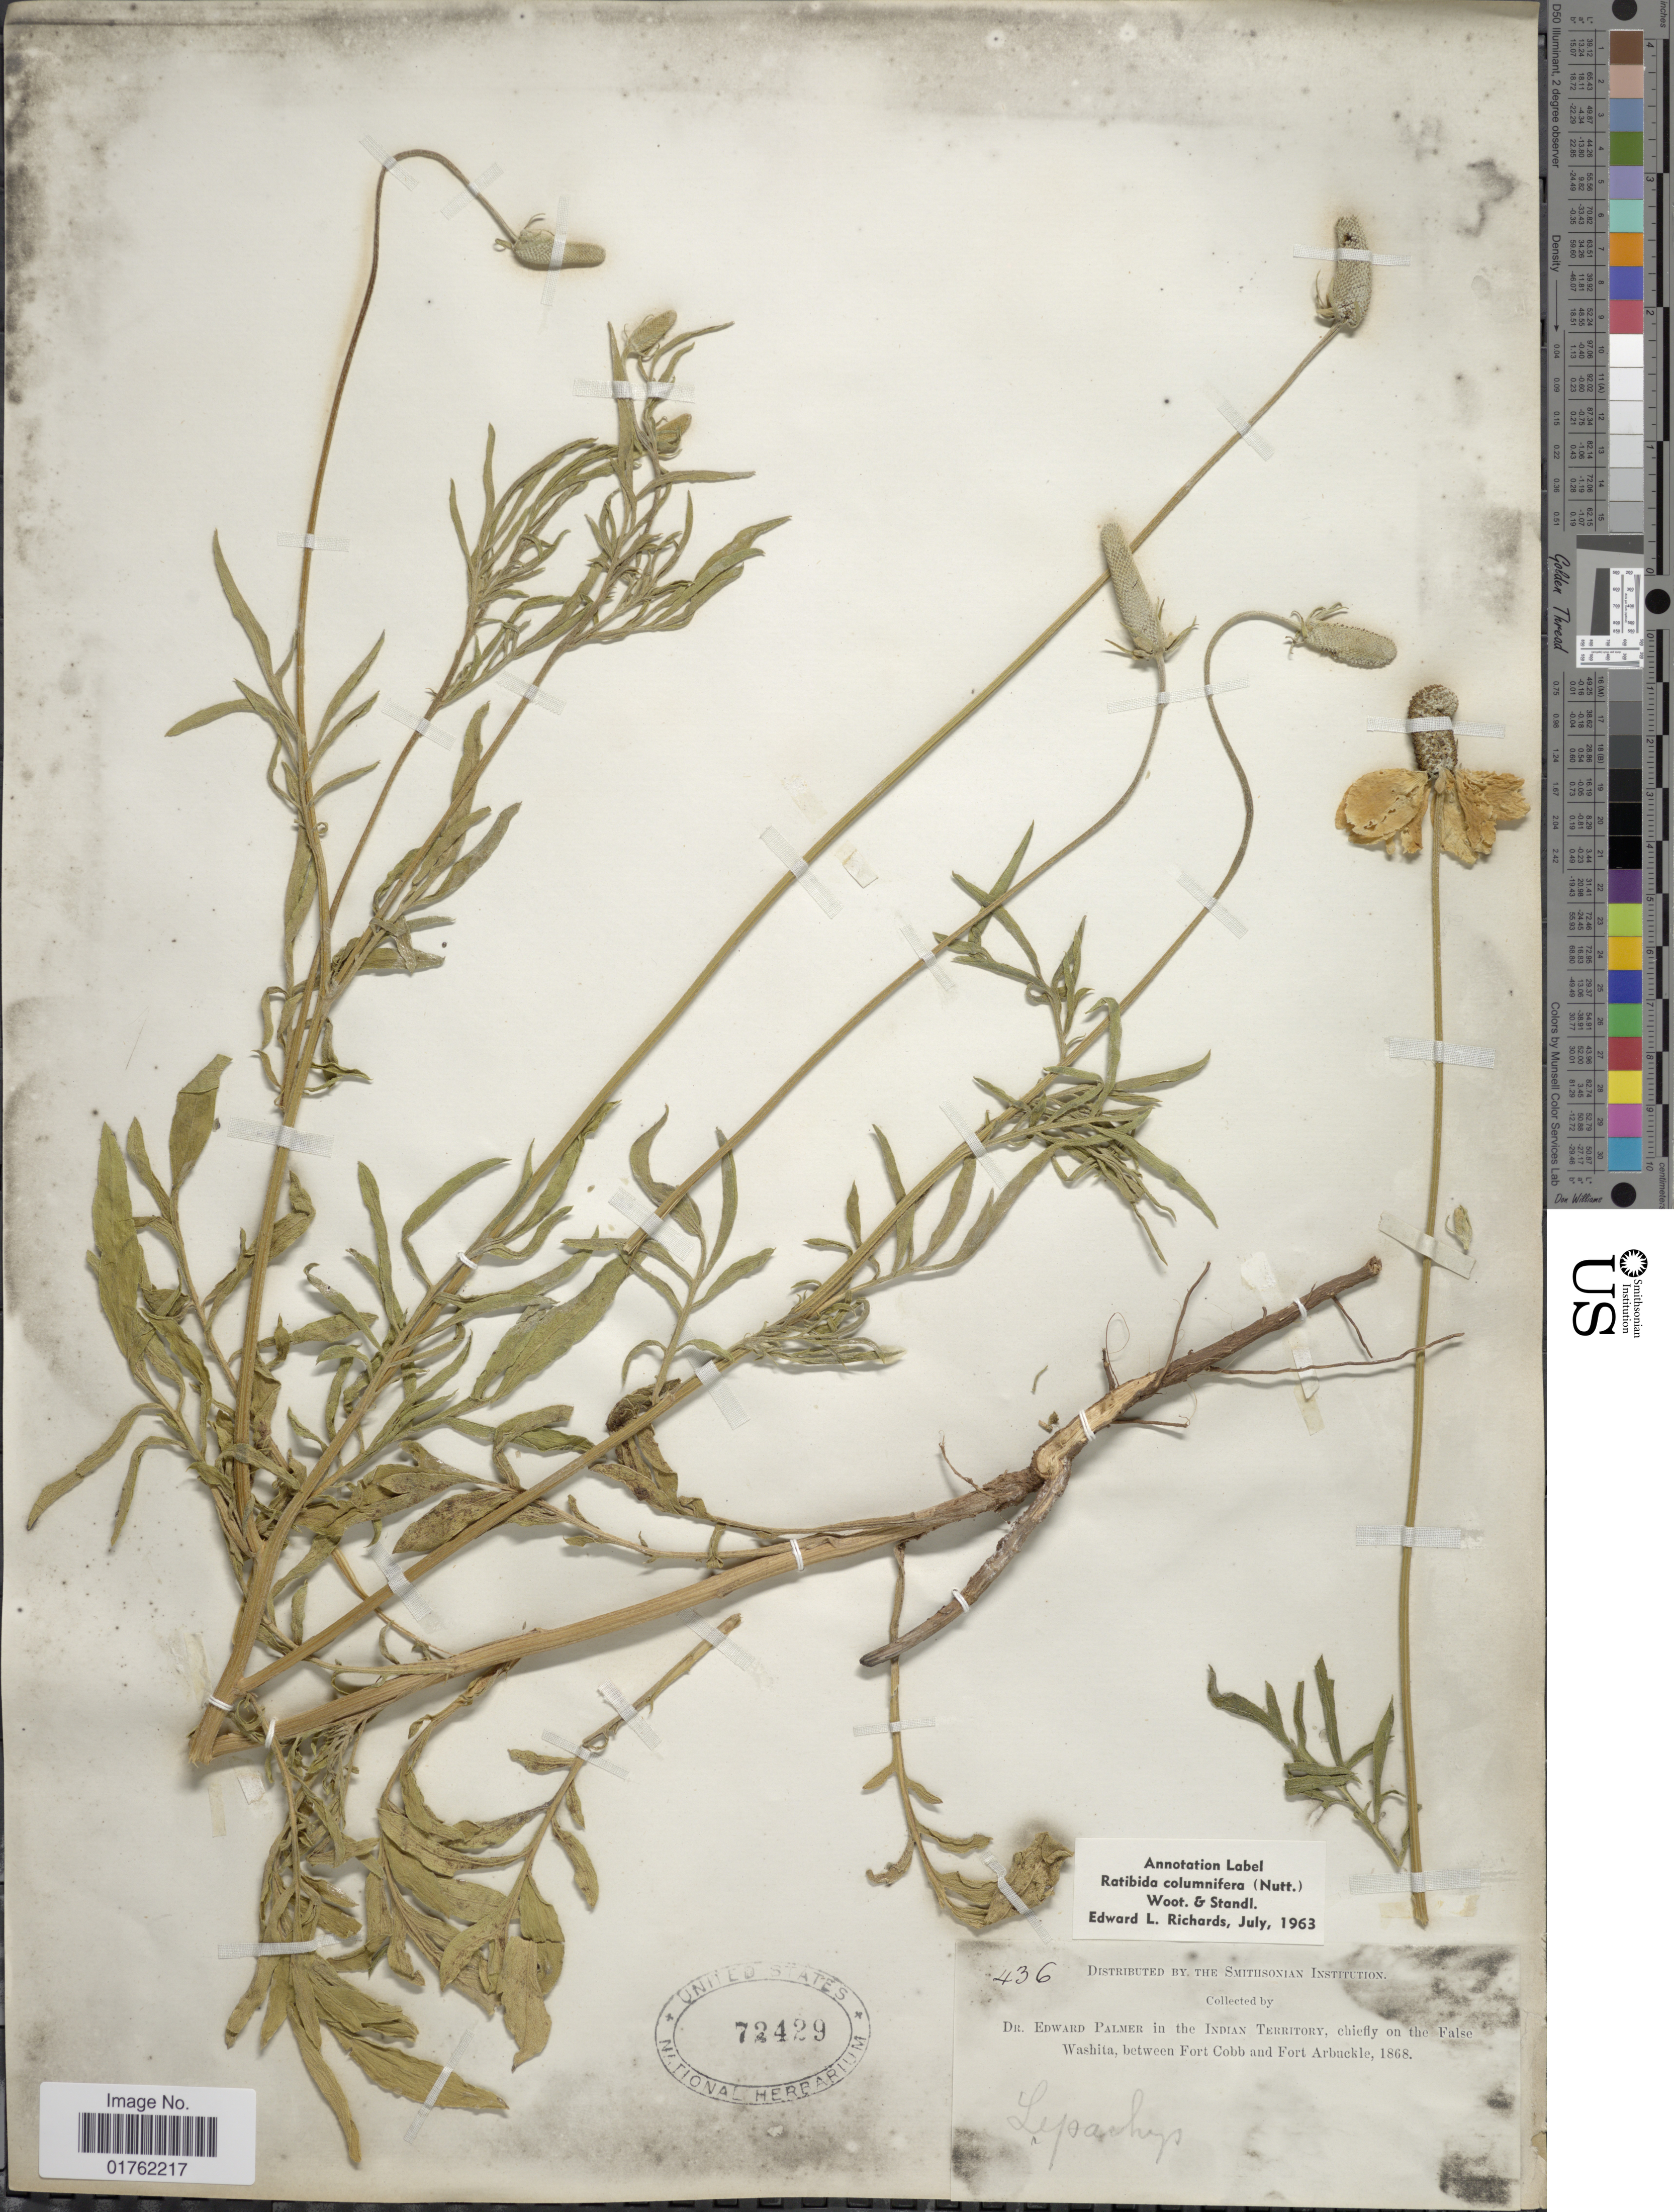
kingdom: Plantae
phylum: Tracheophyta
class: Magnoliopsida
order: Asterales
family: Asteraceae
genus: Ratibida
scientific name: Ratibida columnaris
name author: (Pursh) D. Don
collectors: E. Palmer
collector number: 436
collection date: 1868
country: United States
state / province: Oklahoma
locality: Indian Territory, chiefly on the False Washita, between Fort Cobb and Fort Arbuckle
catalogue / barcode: US 72429